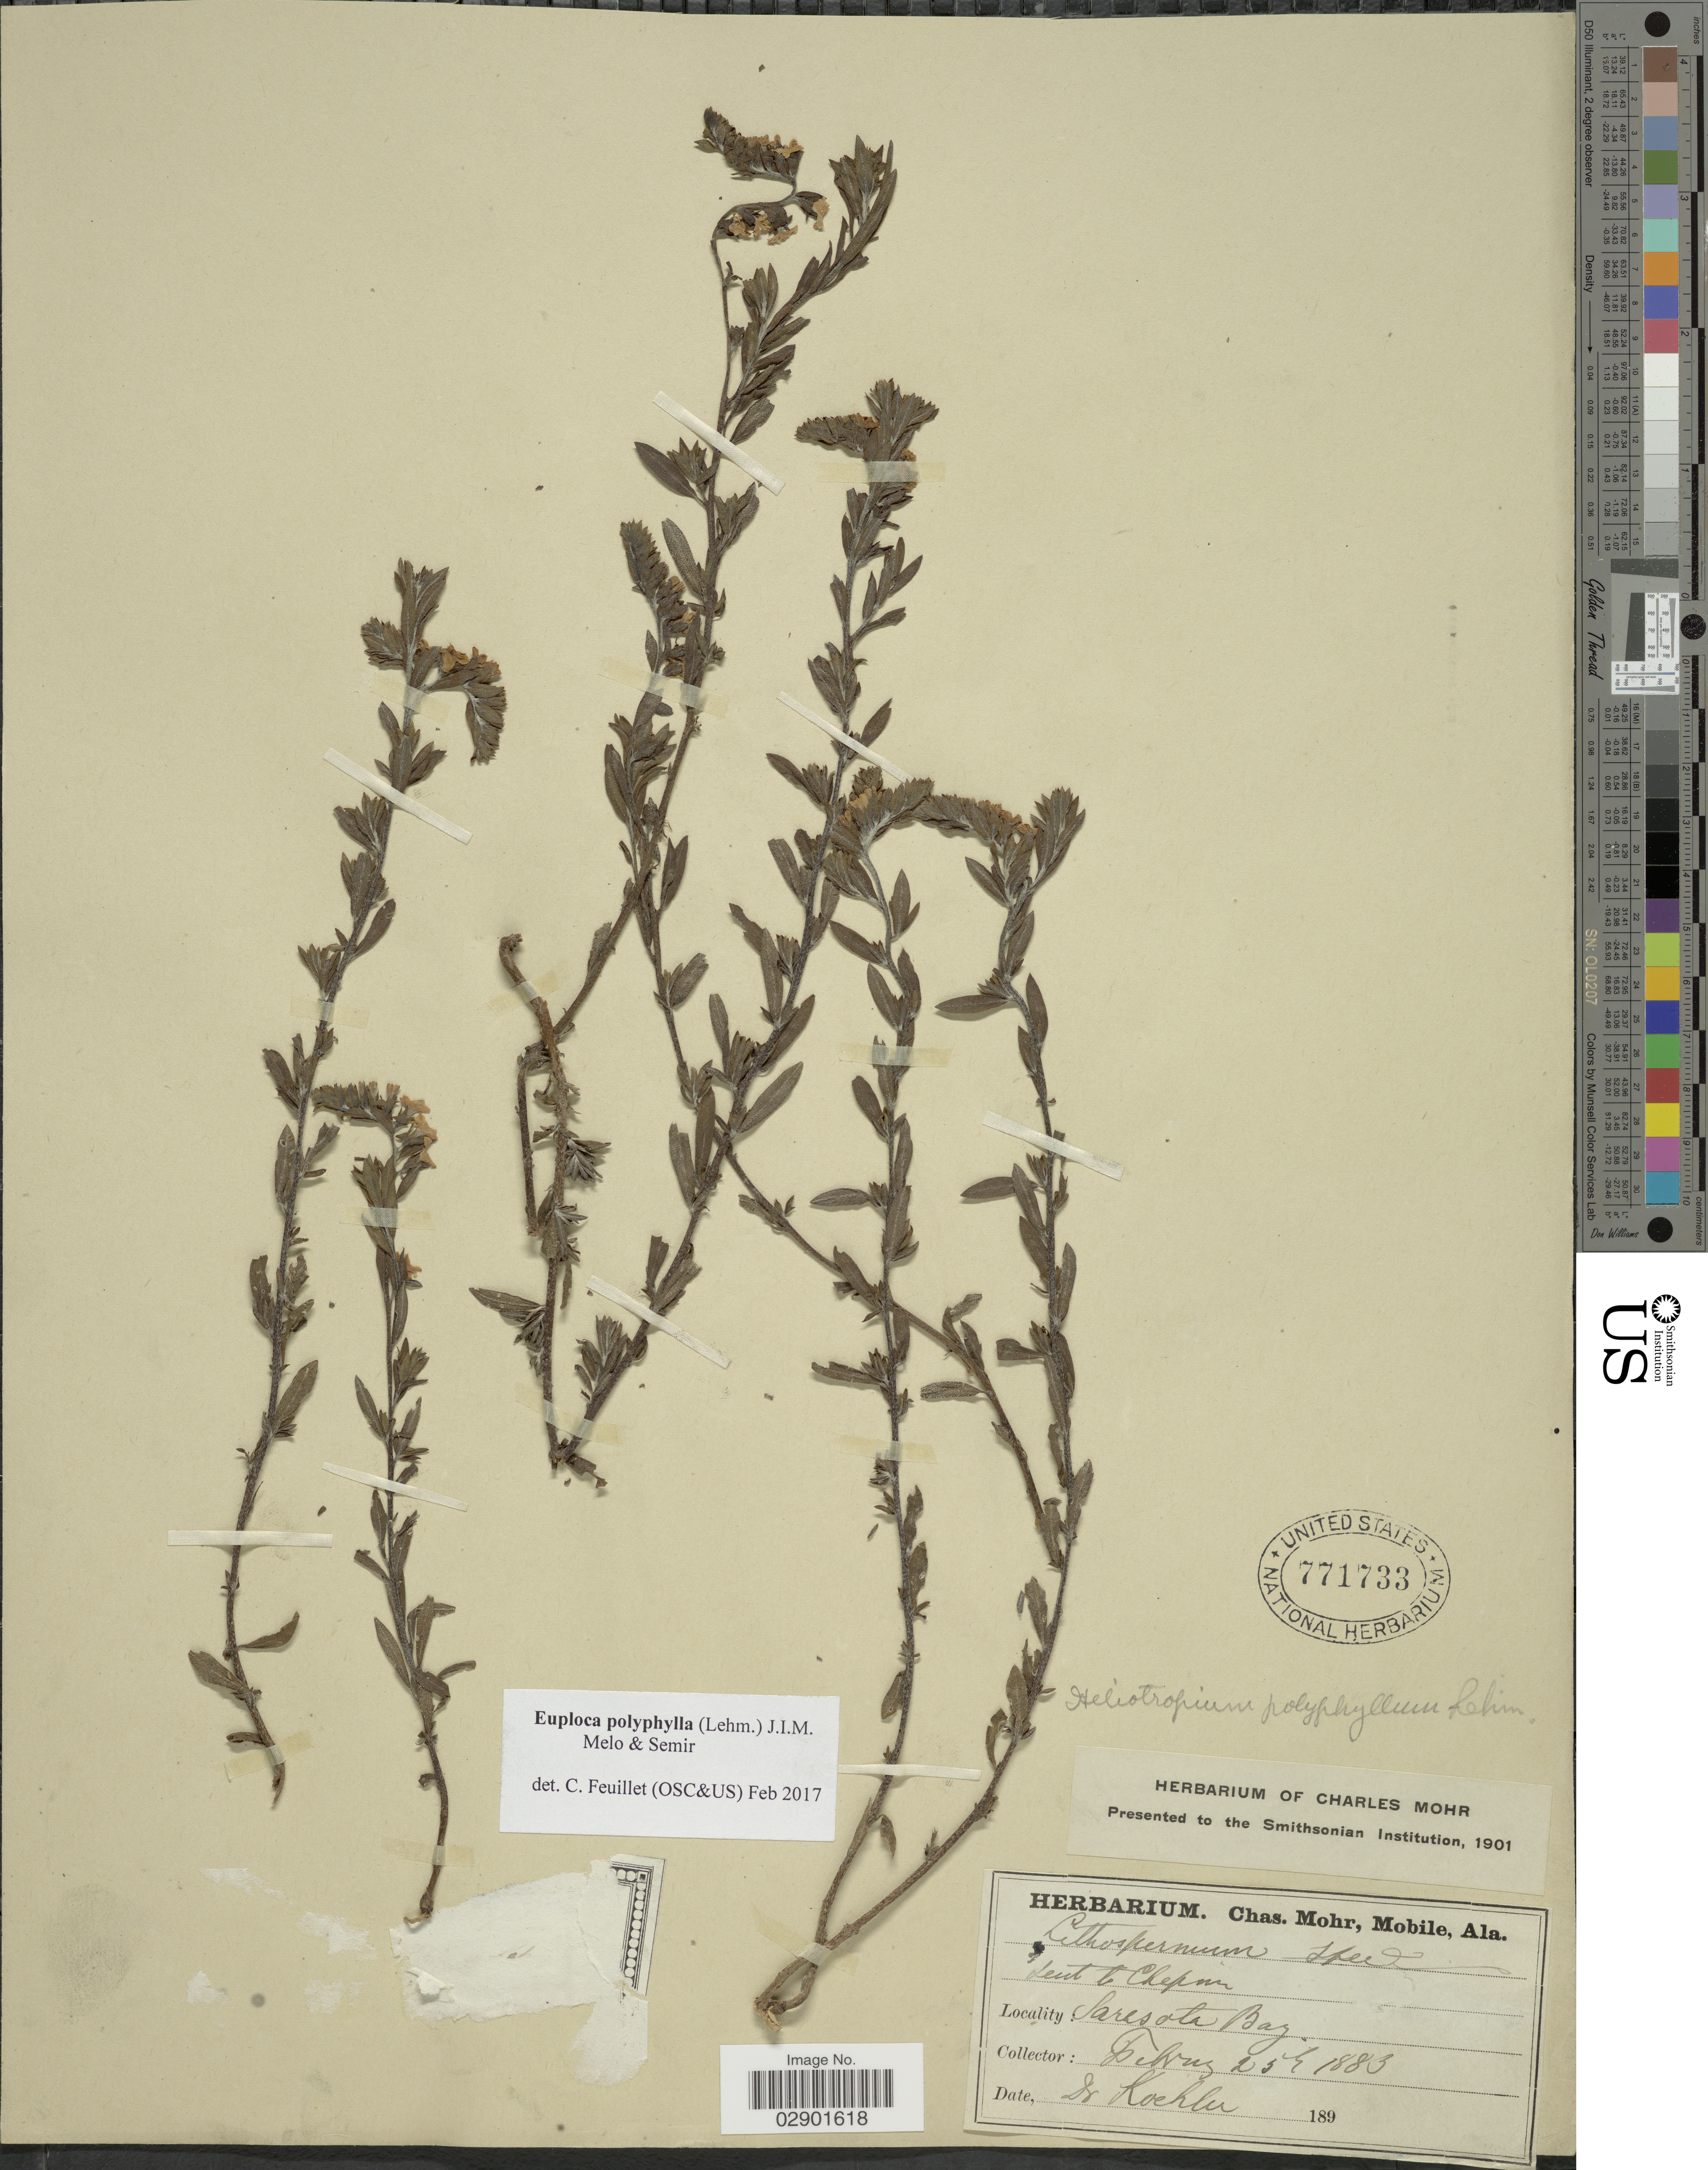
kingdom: Plantae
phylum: Tracheophyta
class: Magnoliopsida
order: Boraginales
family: Heliotropiaceae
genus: Euploca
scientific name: Euploca polyphylla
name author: (Lehm.) J.I.M. Melo & Semir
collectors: -. Koehler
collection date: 1883-02-25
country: United States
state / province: Alabama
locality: Saresota Bay.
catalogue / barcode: US 771733